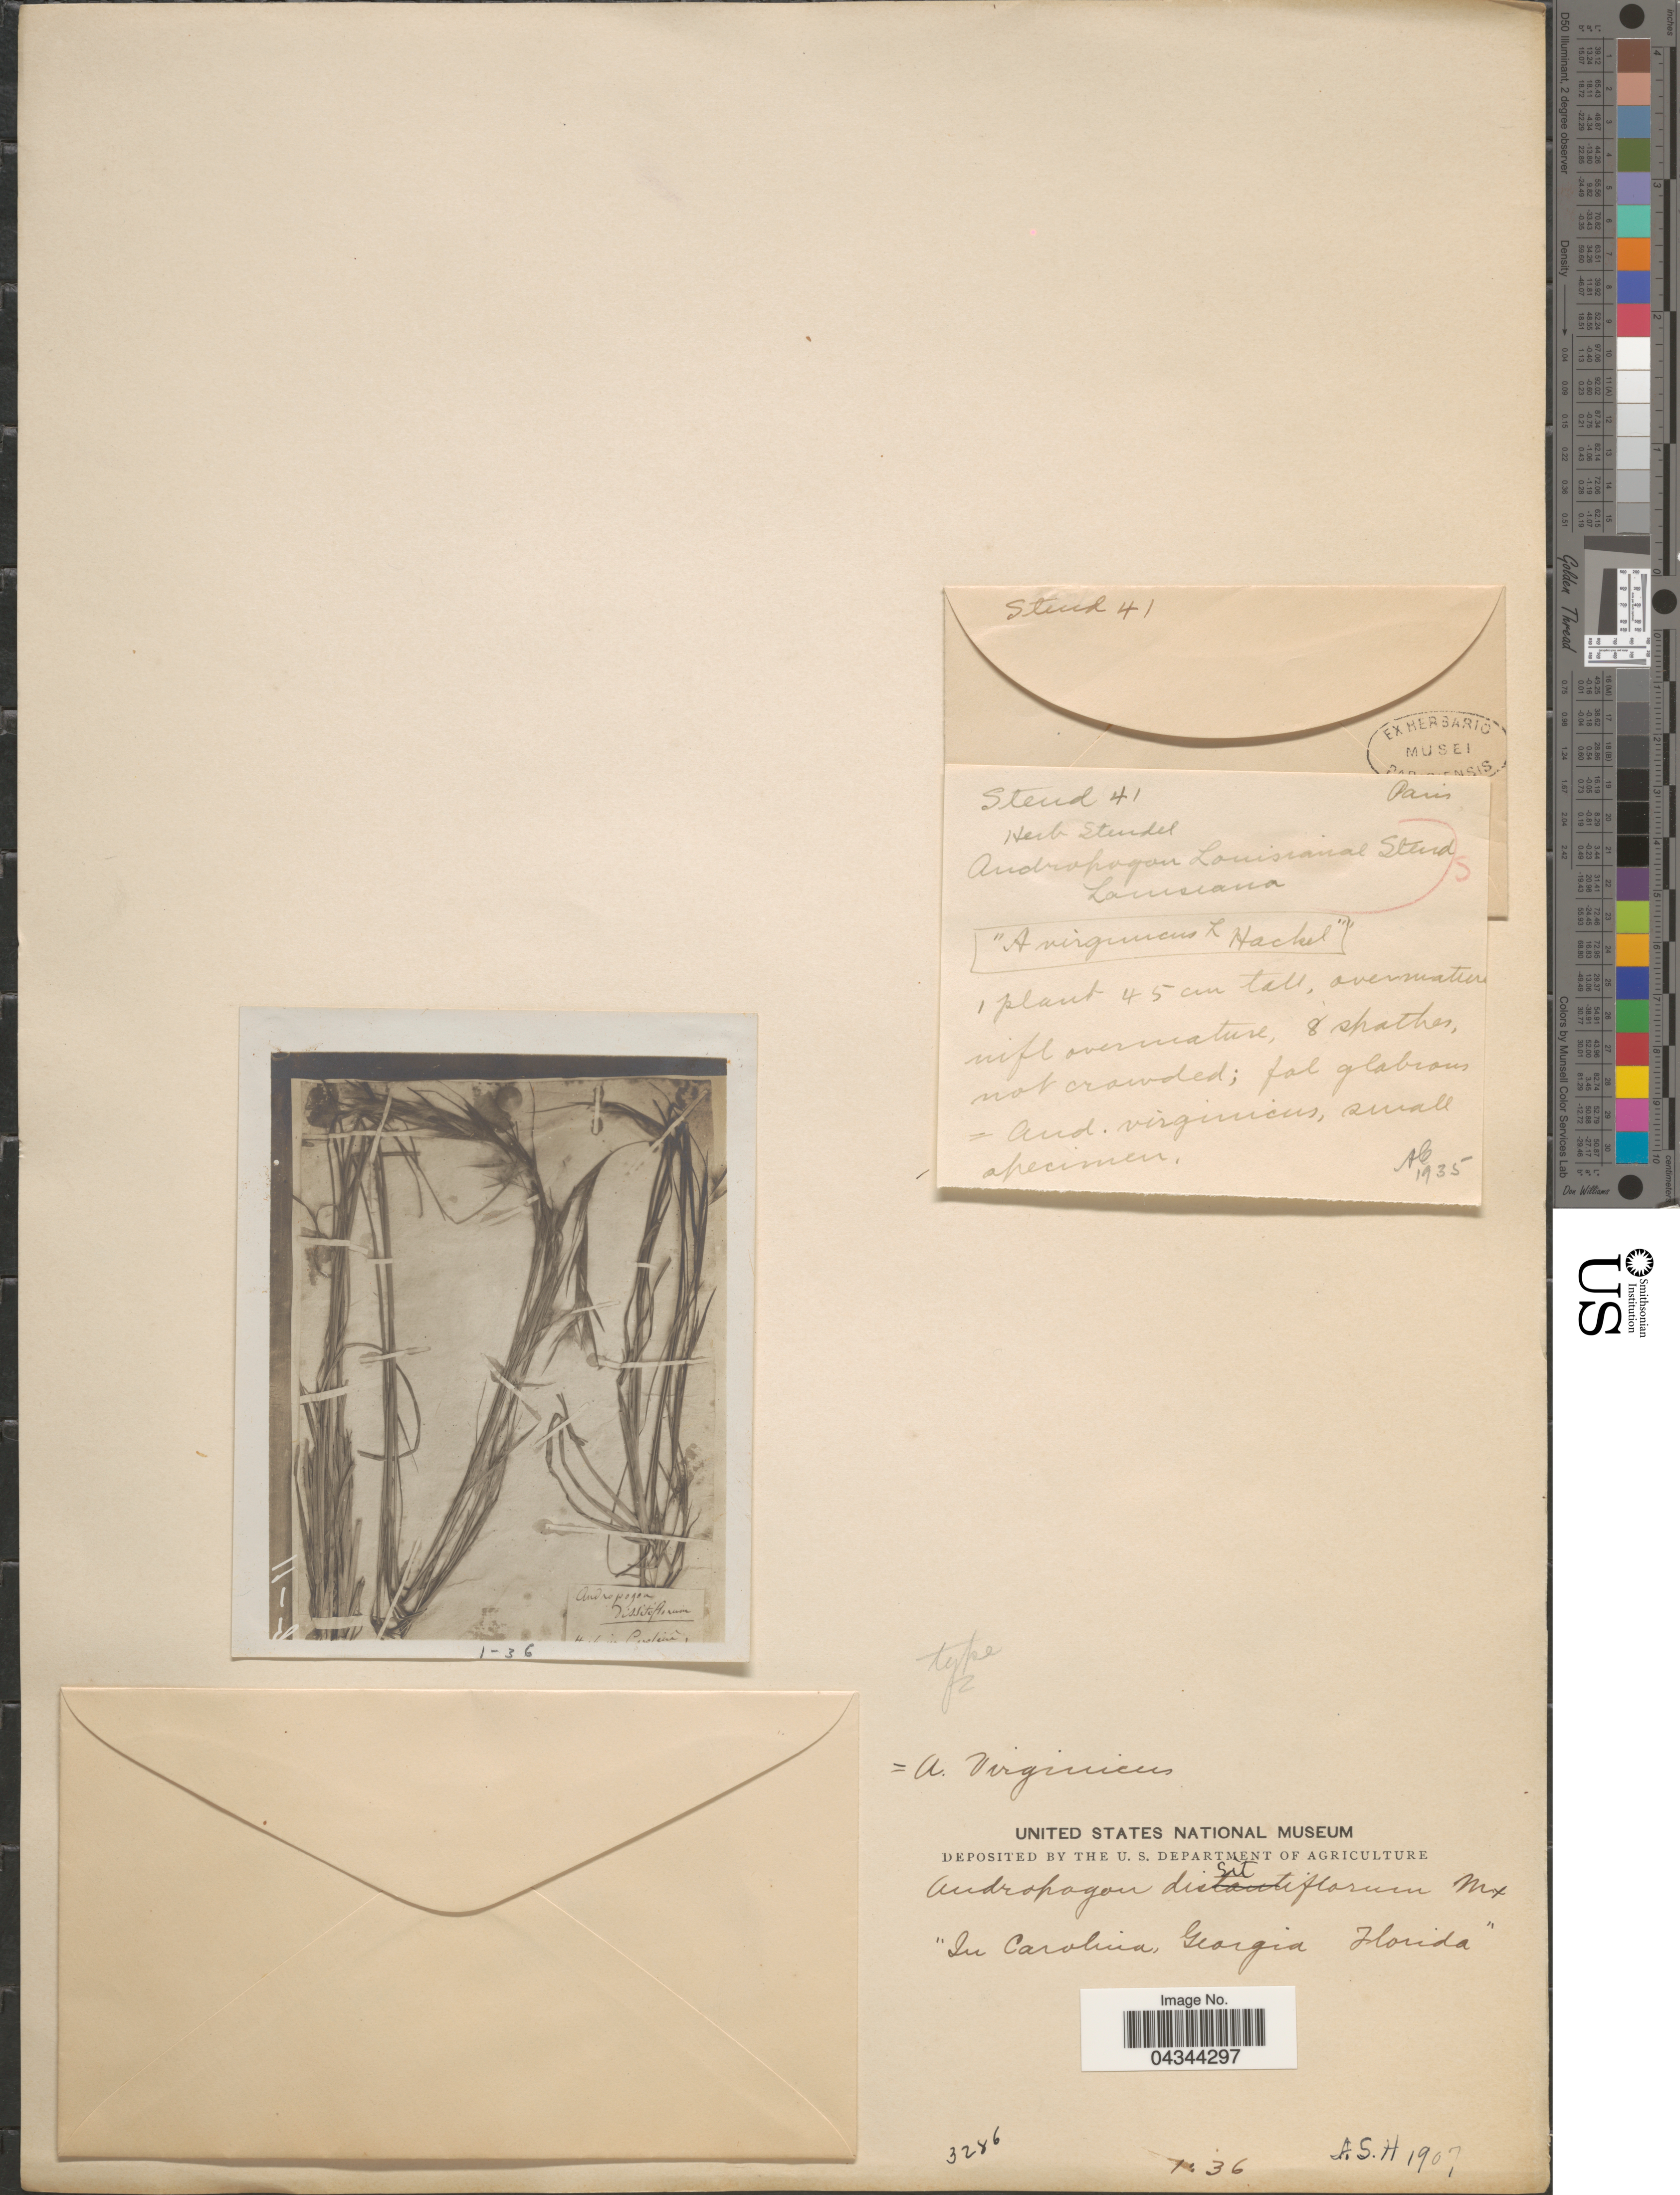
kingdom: Plantae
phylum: Tracheophyta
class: Liliopsida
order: Poales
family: Poaceae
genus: Andropogon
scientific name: Andropogon virginicus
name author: L.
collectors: A. H.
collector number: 3286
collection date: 1907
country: United States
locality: In Carolina, Georgia. Florida